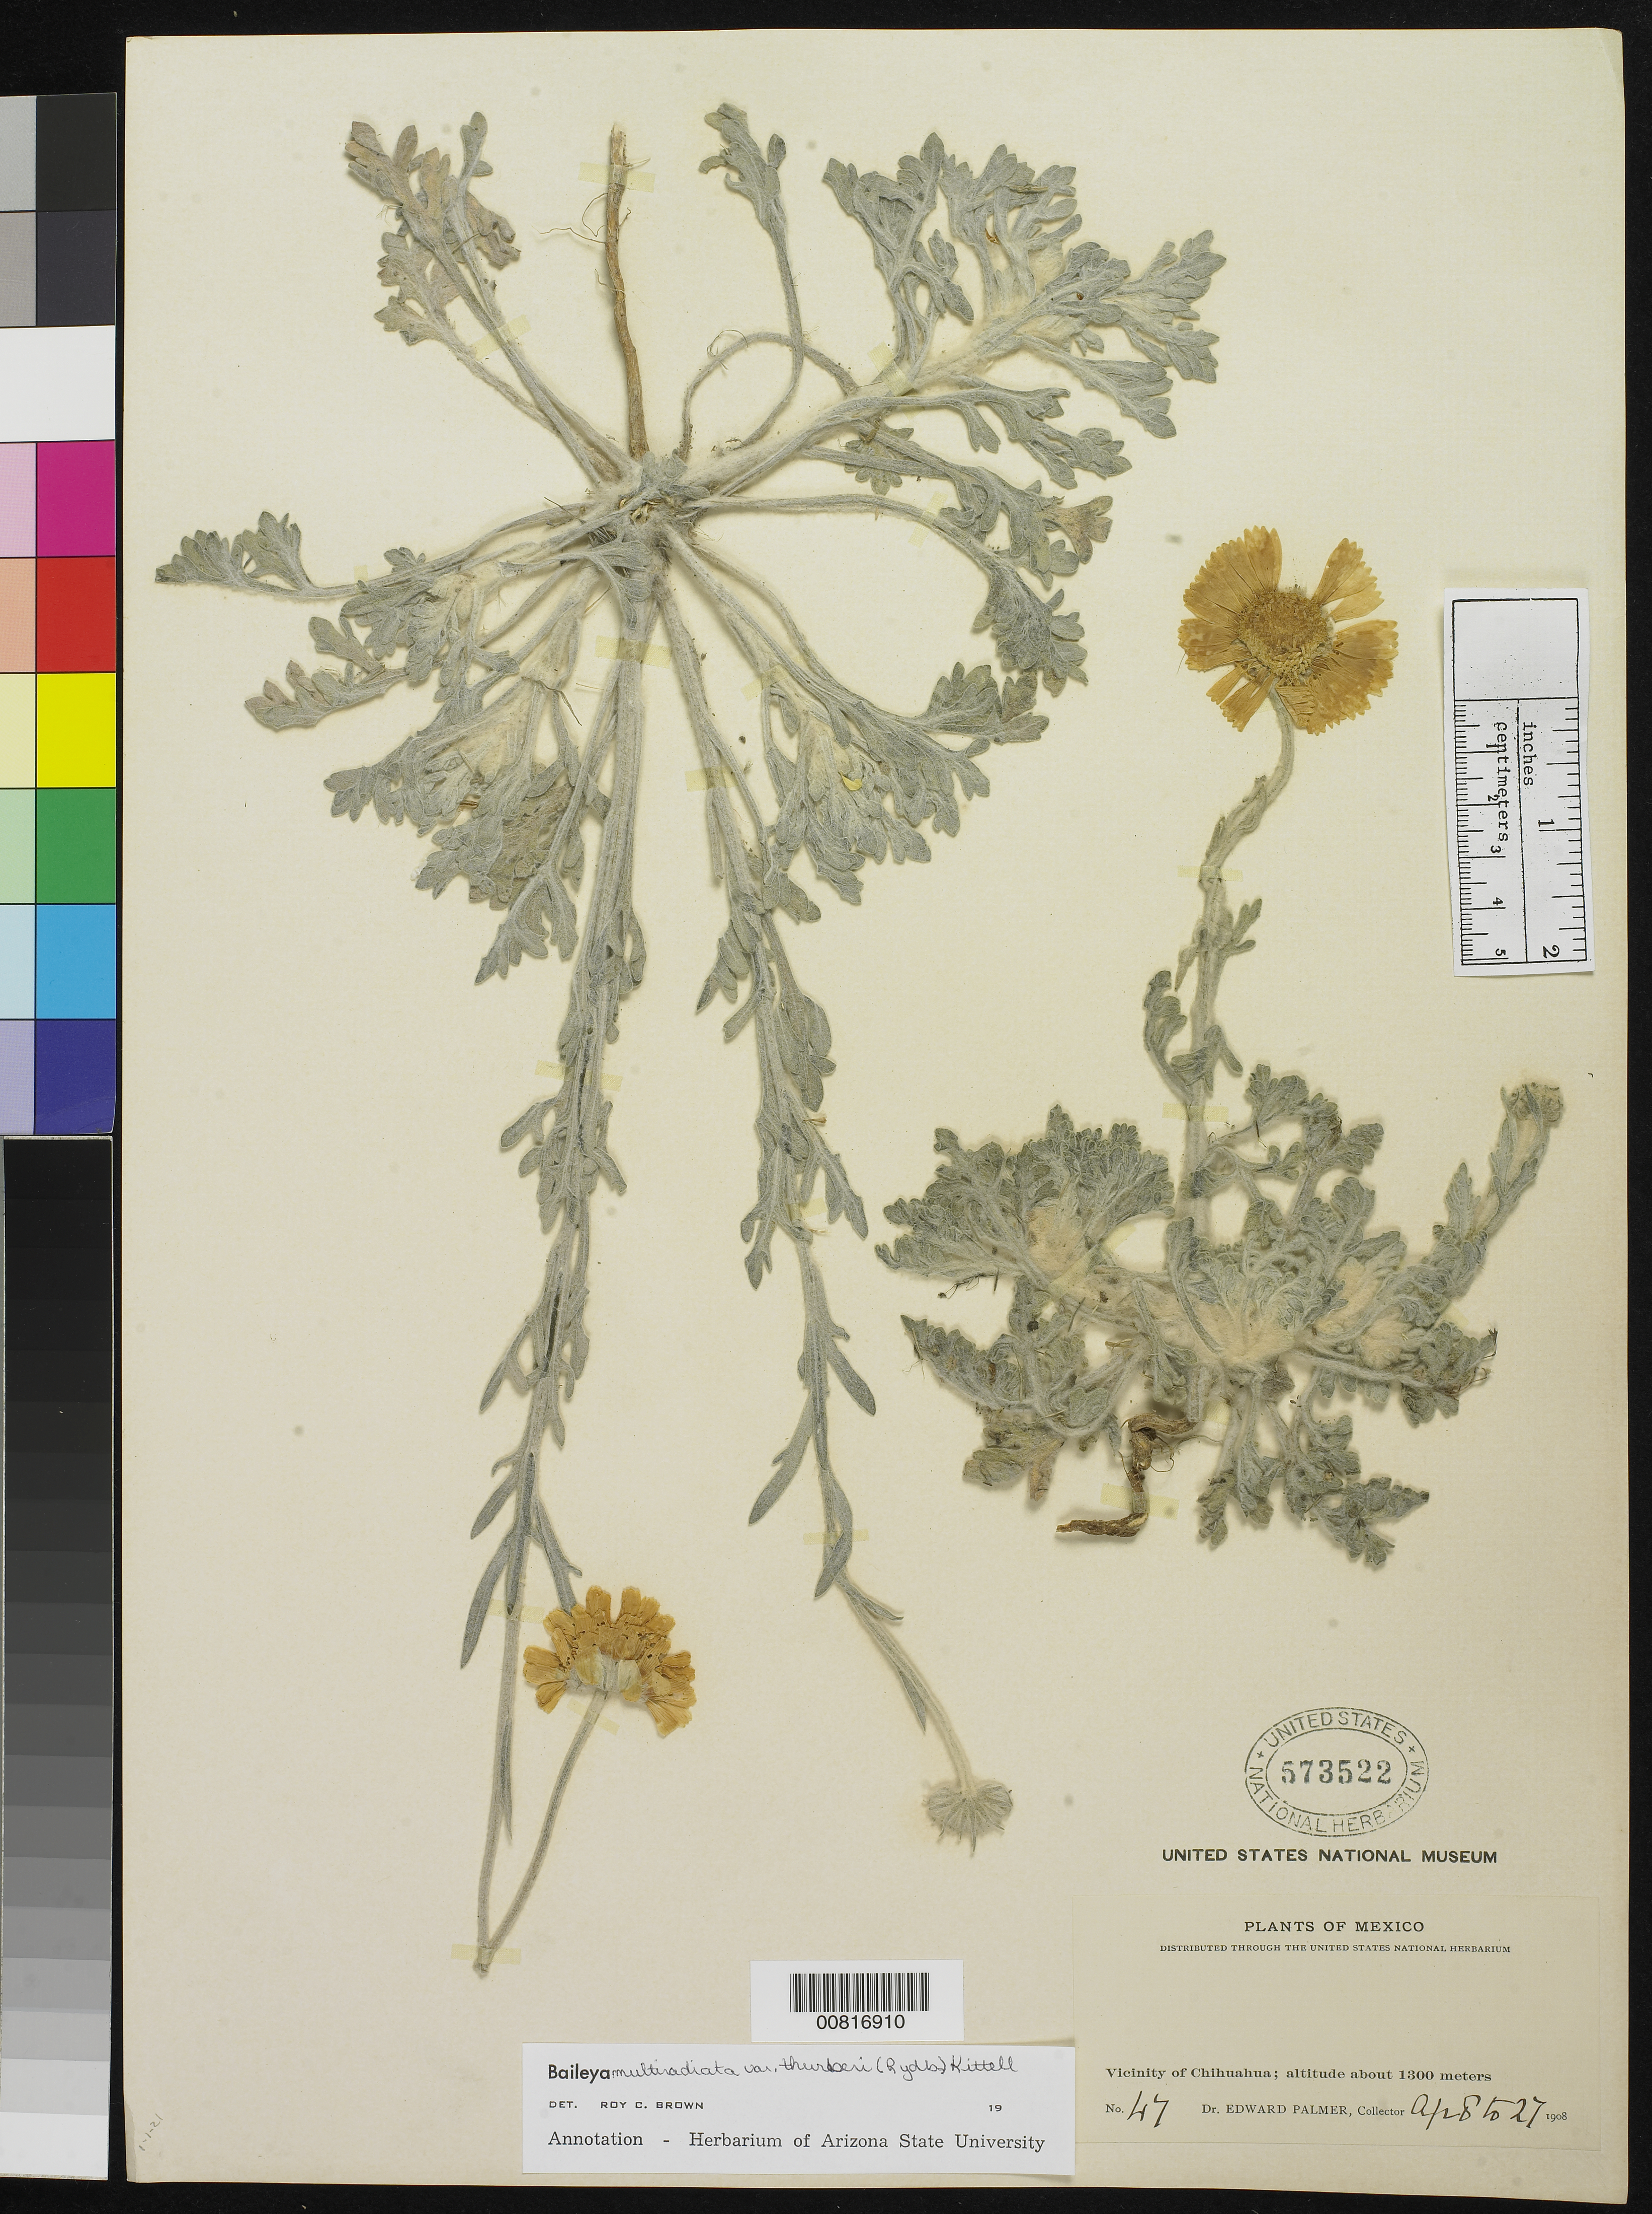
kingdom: Plantae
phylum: Tracheophyta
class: Magnoliopsida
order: Asterales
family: Asteraceae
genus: Baileya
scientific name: Baileya multiradiata var. thurberi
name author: (Rydb.) Kittell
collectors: E. Palmer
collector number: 47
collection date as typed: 08 Apr 1908 to 27 Apr 1908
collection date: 1908-04-08/1908-04-27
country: Mexico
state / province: Chihuahua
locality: Vicinity of Chihuahua.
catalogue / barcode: US 573522